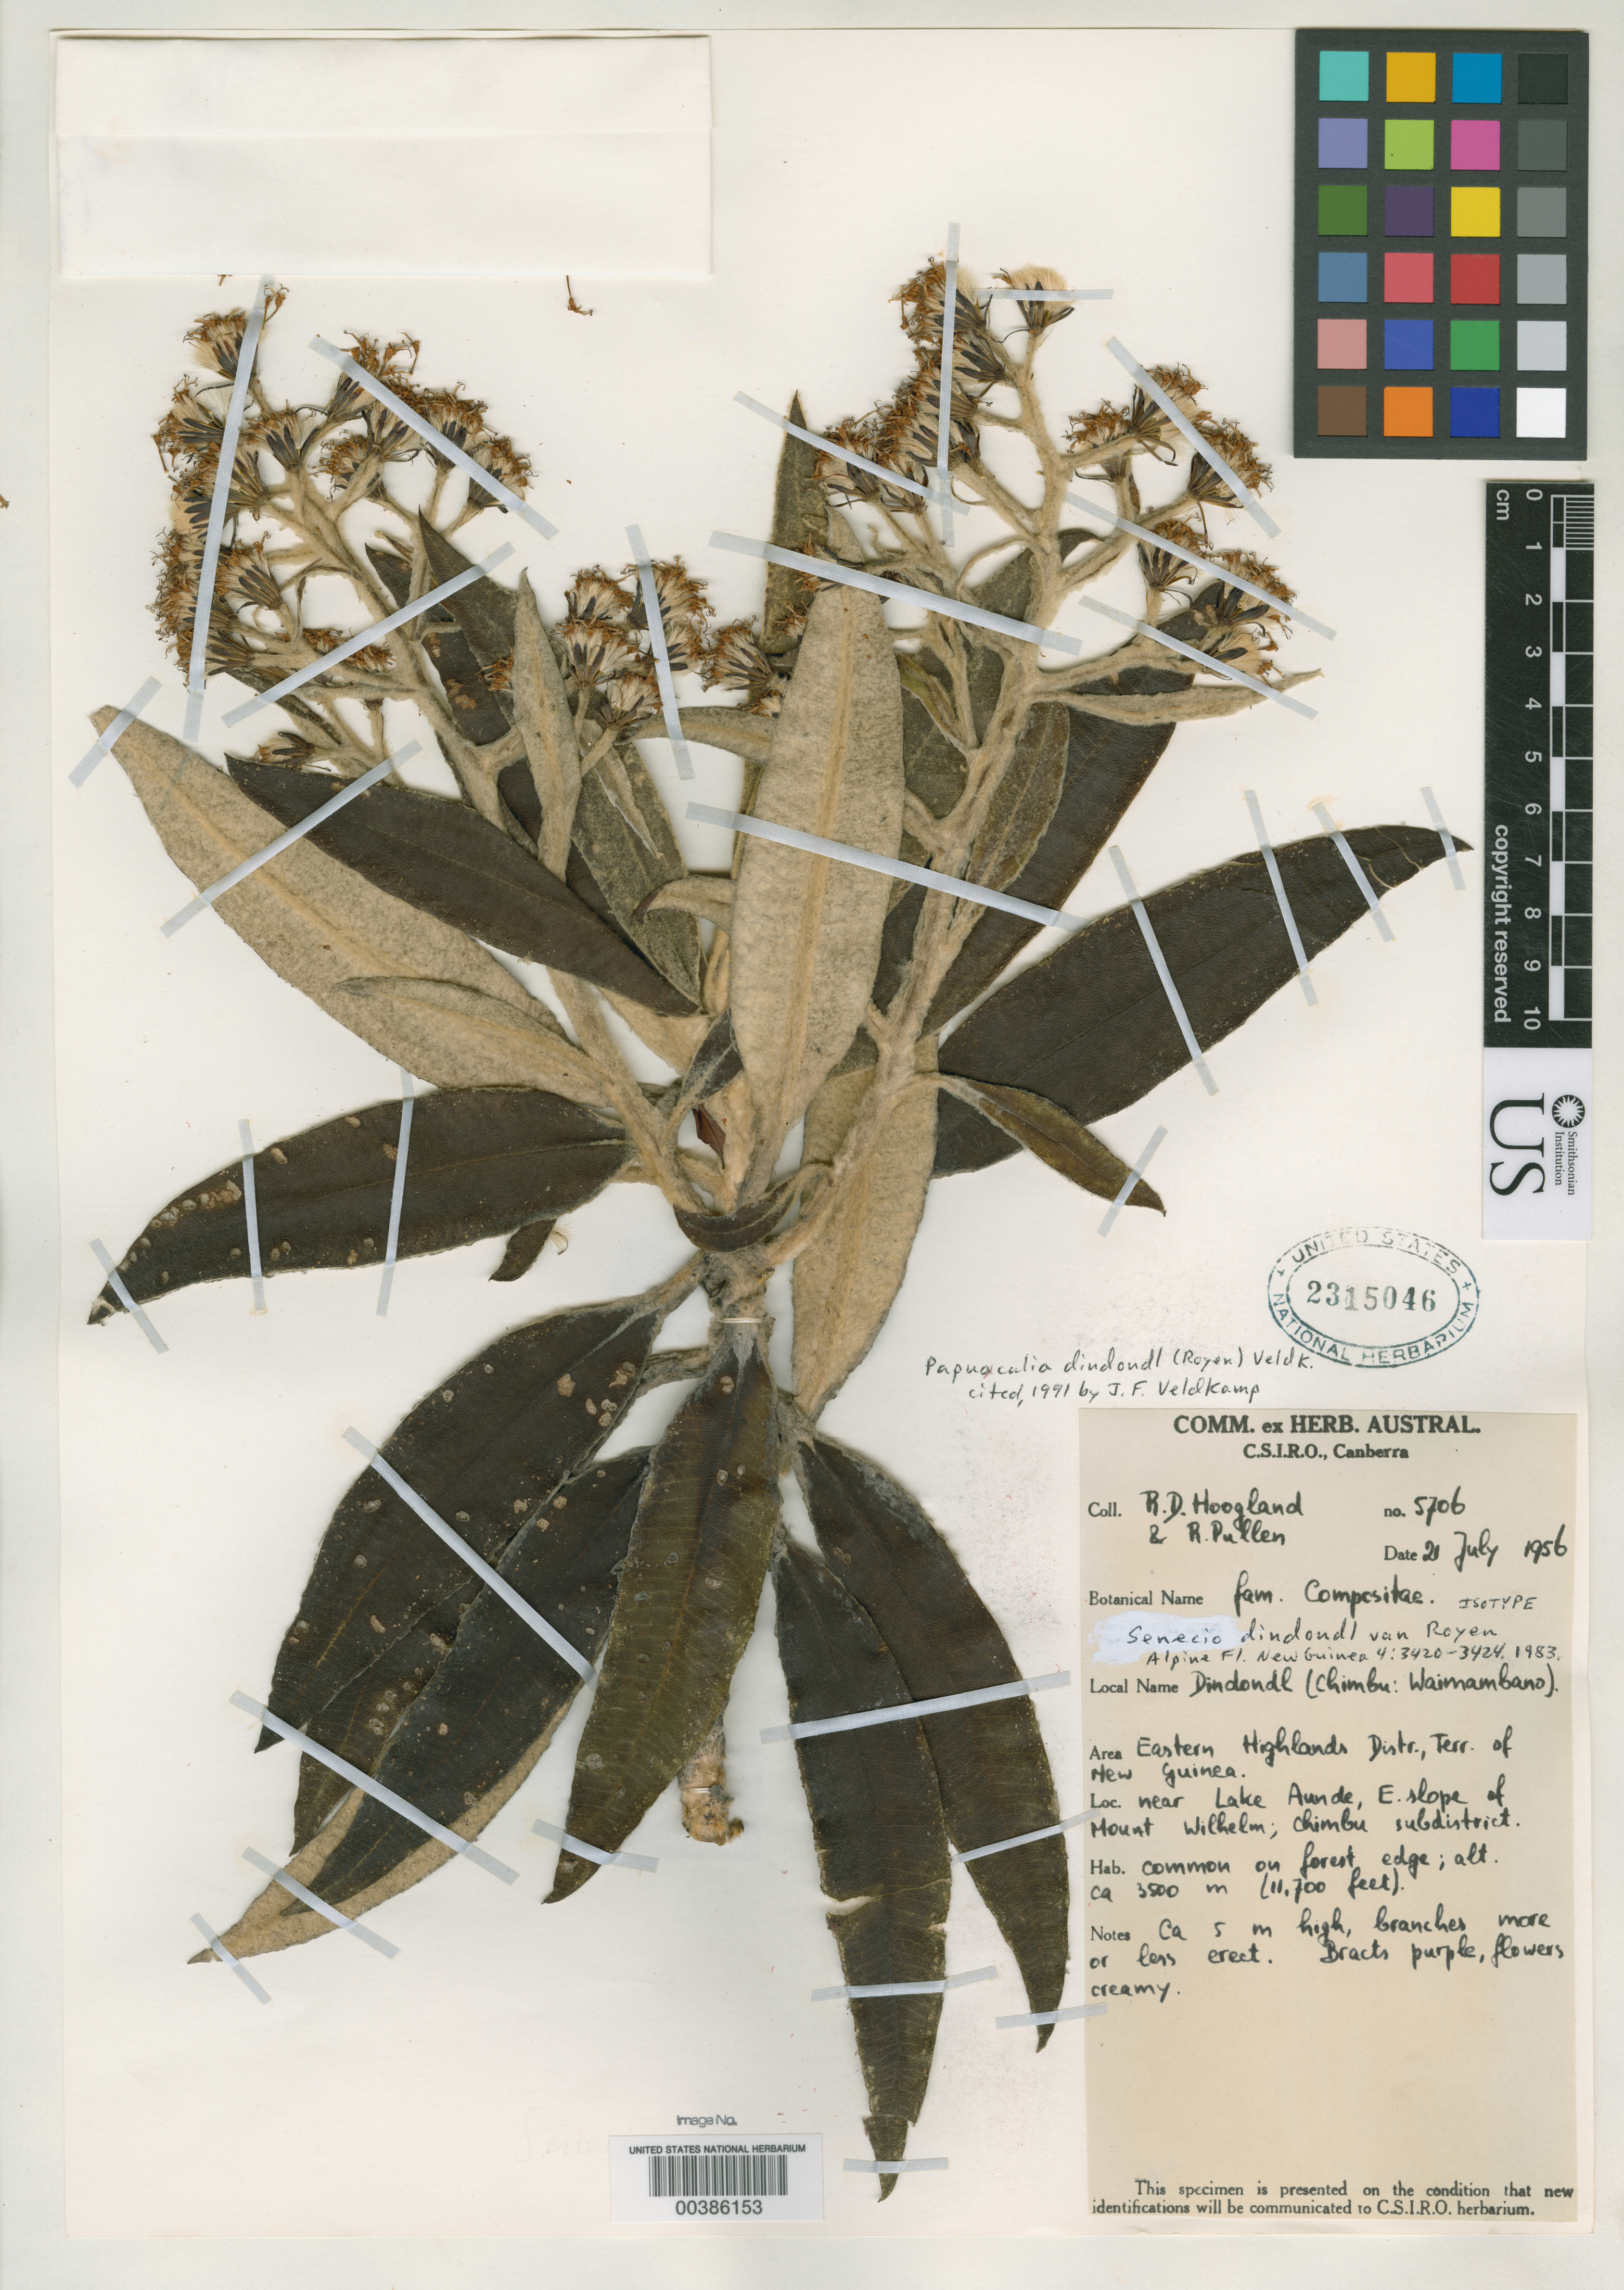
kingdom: Plantae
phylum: Tracheophyta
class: Magnoliopsida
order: Asterales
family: Asteraceae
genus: Senecio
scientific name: Senecio dindondl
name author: P. Royen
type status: Isotype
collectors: R. D. Hoogland & R. Pullen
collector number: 5706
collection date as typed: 20 Jul 1956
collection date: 1956-07-20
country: Papua New Guinea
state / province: Eastern Highlands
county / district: Chimbu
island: New Guinea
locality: Near Lake Aunde, E slope of Mount Wilhelm.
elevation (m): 3566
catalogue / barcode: US 2315046